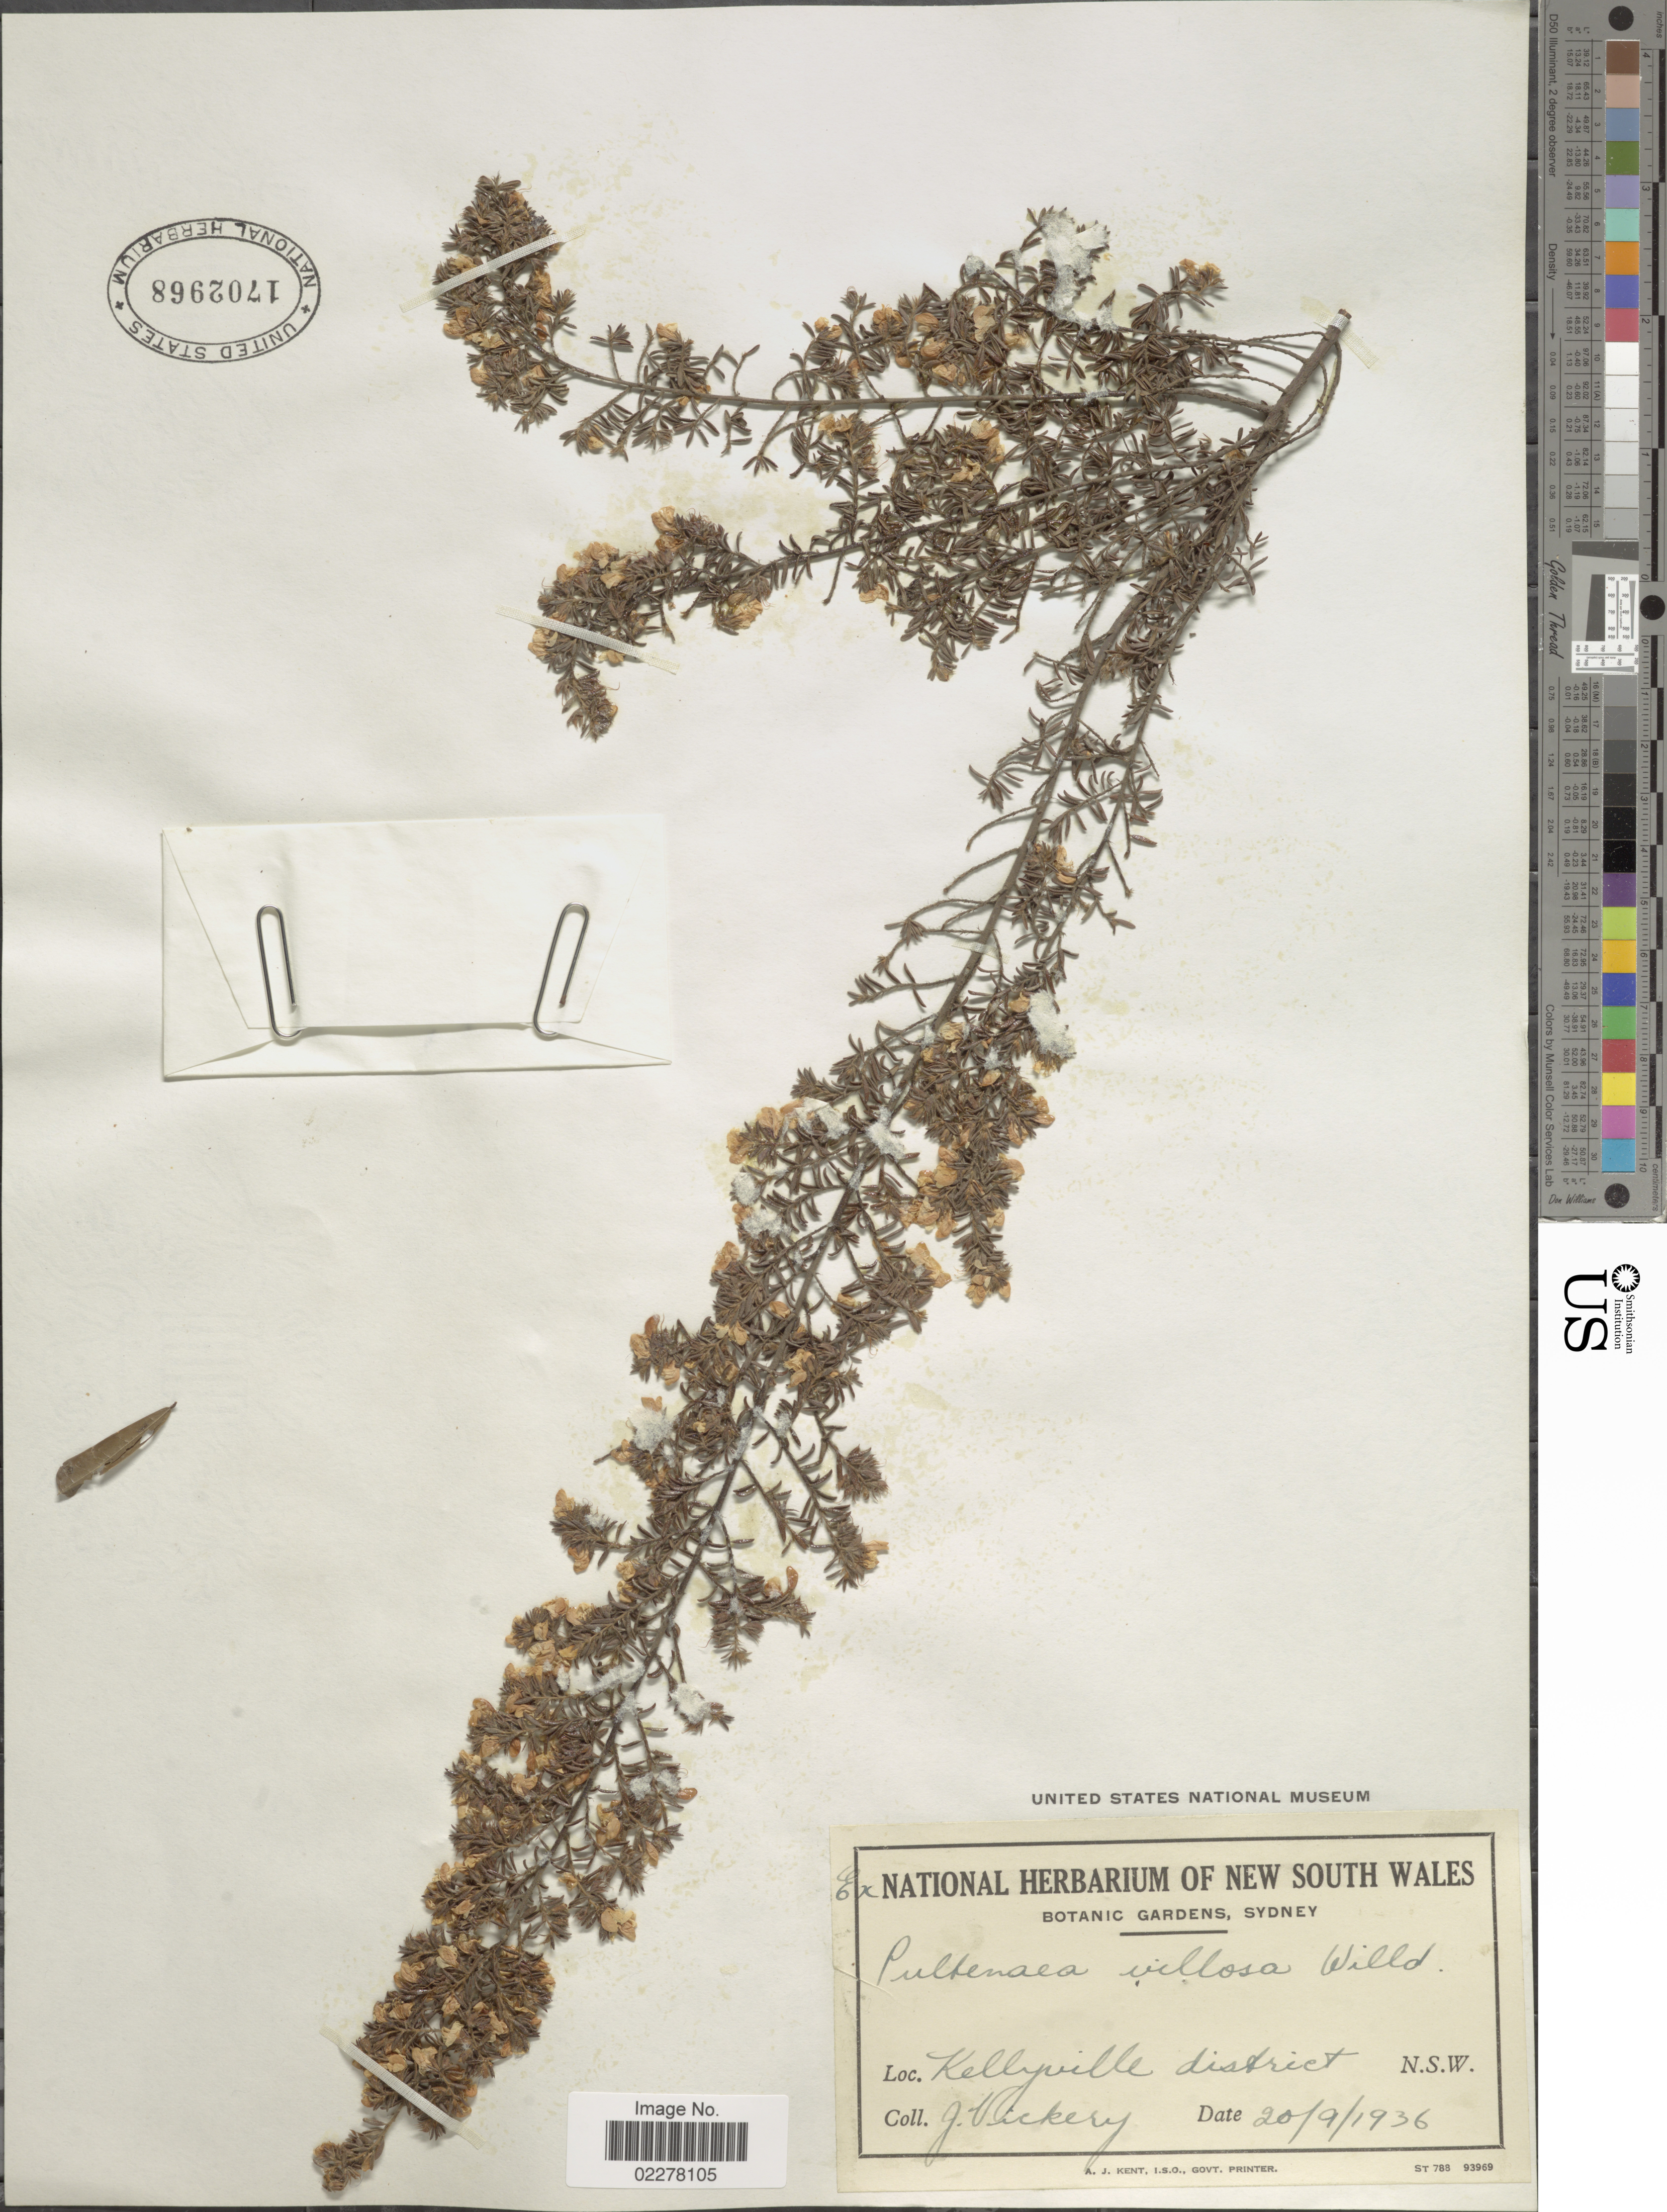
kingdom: Plantae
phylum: Tracheophyta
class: Magnoliopsida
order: Fabales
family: Fabaceae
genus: Pultenaea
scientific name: Pultenaea villosa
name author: Willd.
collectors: J. Vickery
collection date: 1936-09-20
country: Australia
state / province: New South Wales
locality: Kellyville district N.S.W.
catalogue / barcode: US 1702968